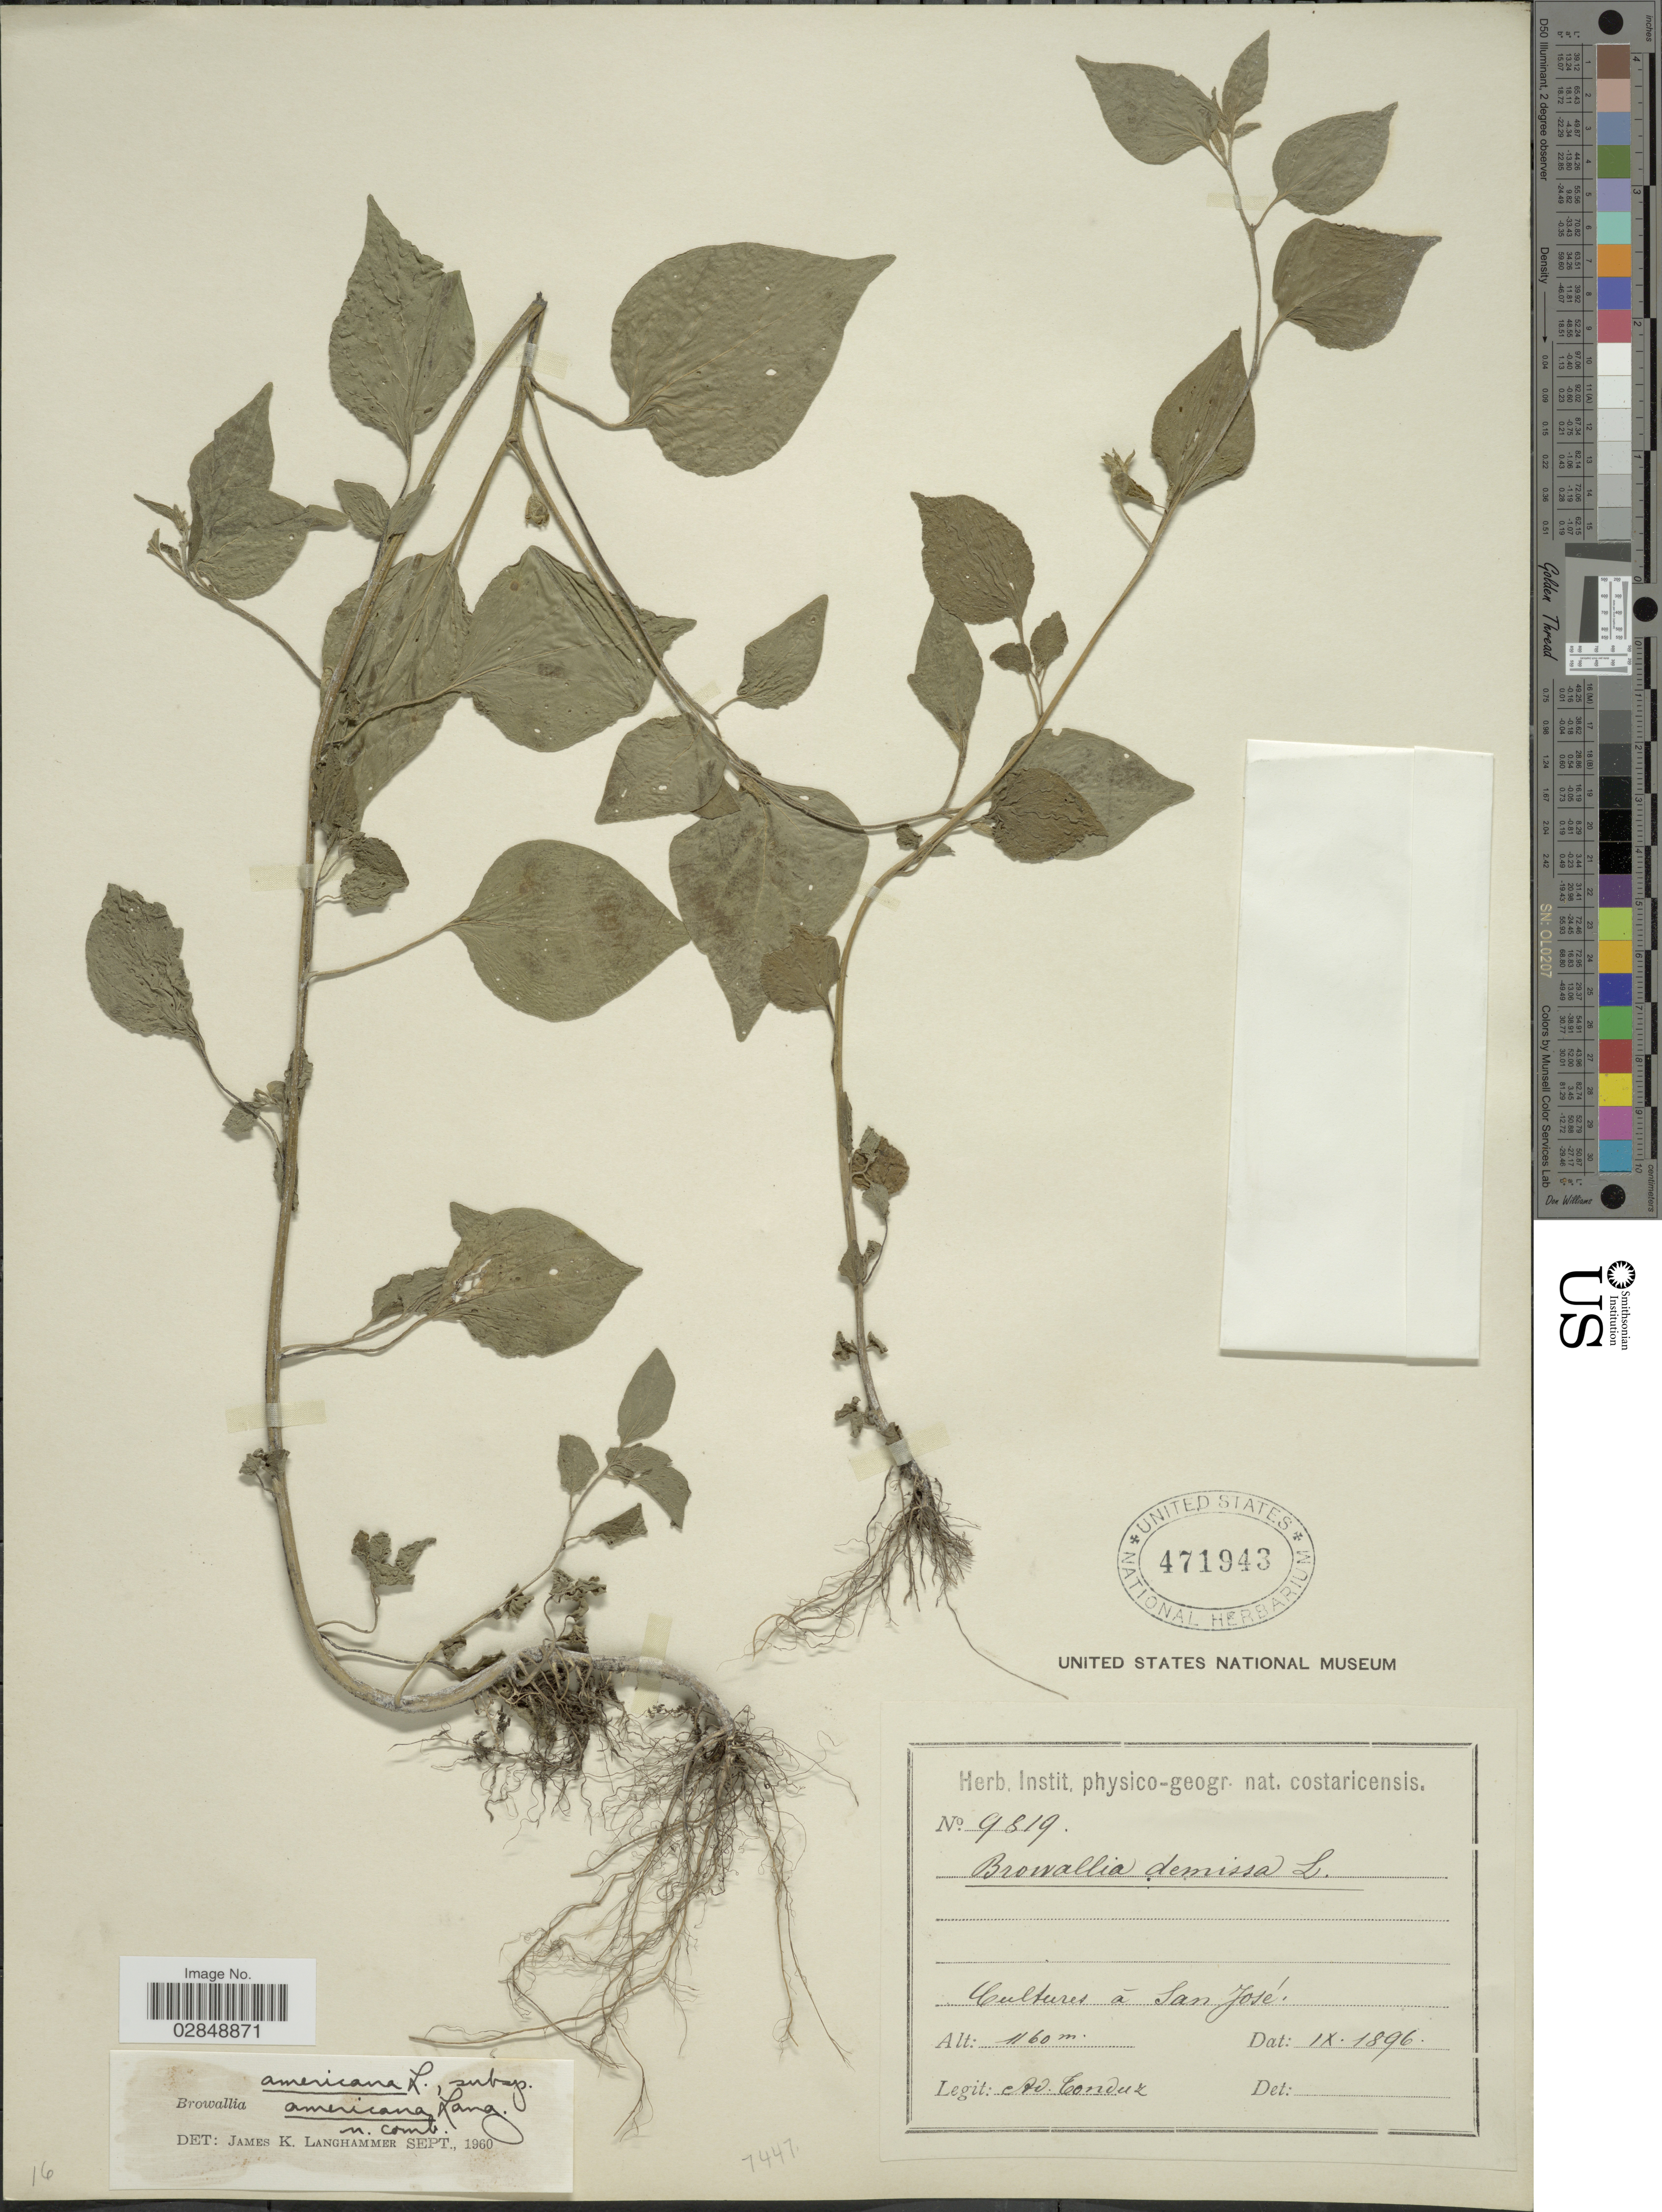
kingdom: Plantae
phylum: Tracheophyta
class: Magnoliopsida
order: Solanales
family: Solanaceae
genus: Browallia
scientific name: Browallia americana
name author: L.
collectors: A. Tonduz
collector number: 9819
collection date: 1896-09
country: Costa Rica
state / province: San José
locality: Culrues á San José.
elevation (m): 1160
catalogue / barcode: US 471943